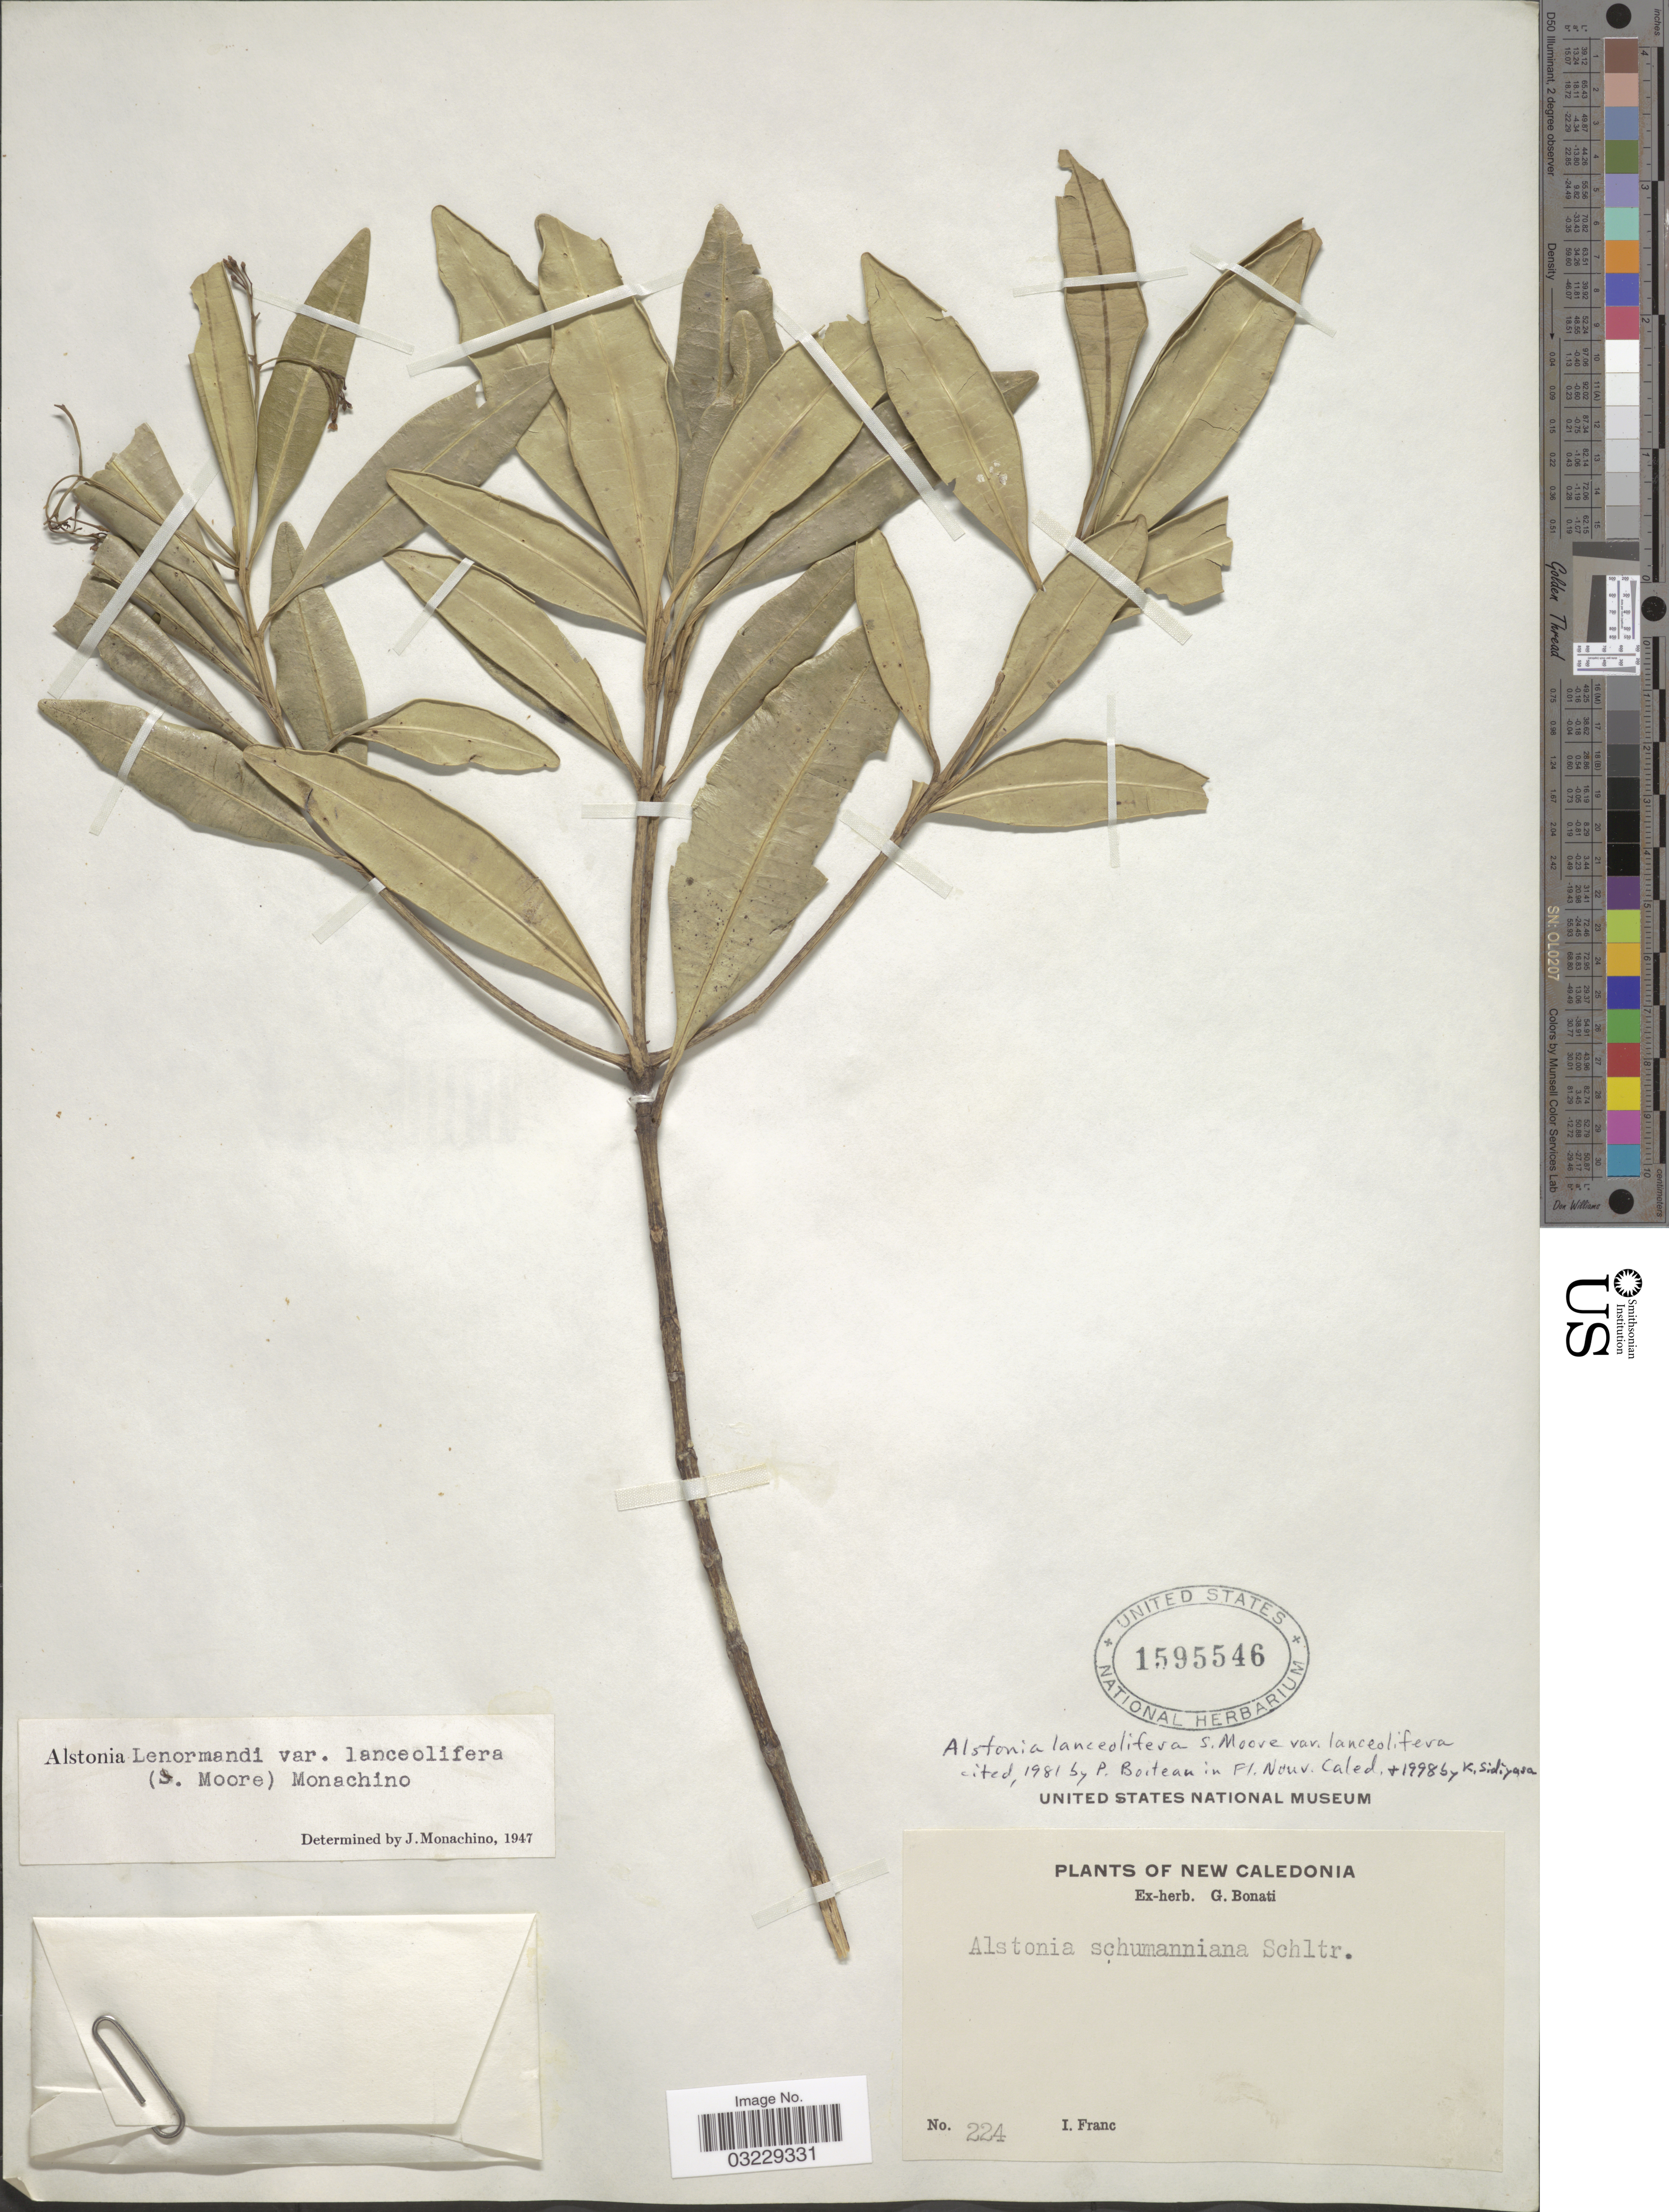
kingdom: Plantae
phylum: Tracheophyta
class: Magnoliopsida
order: Gentianales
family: Apocynaceae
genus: Alstonia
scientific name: Alstonia lanceolifera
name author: S. Moore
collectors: I. Franc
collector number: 224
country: New Caledonia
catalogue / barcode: US 1595546